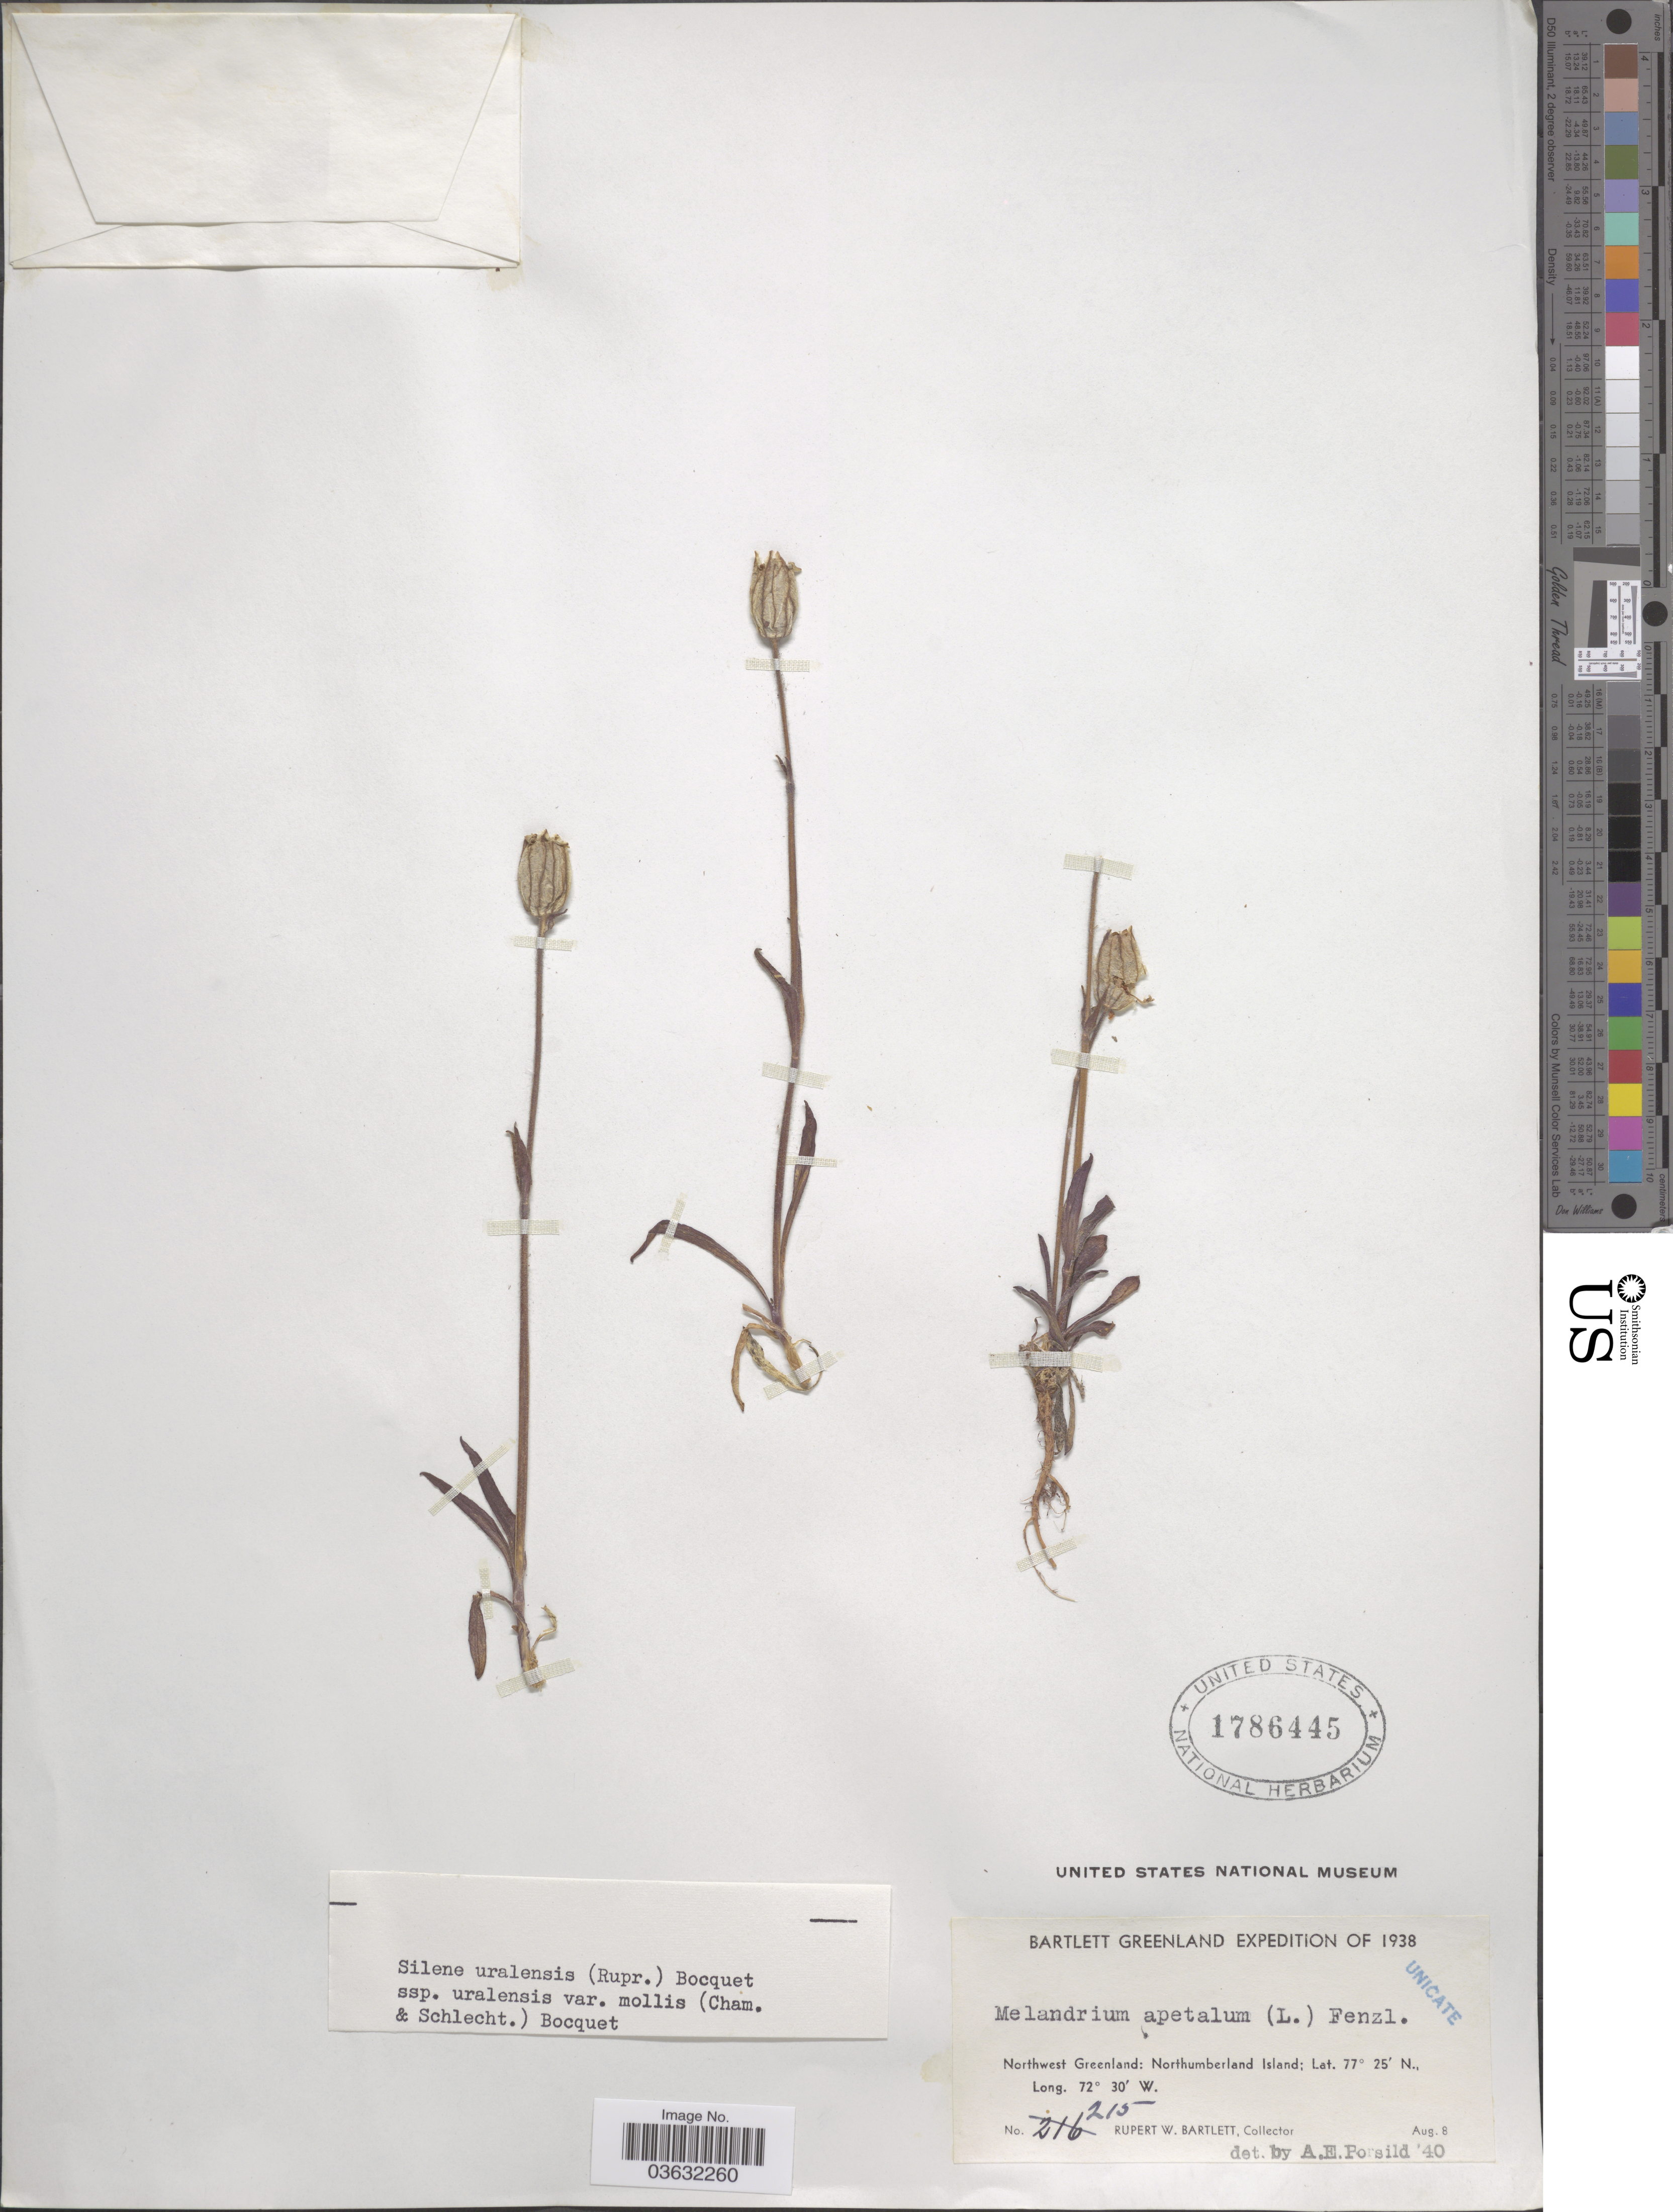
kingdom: Plantae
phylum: Tracheophyta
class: Magnoliopsida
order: Caryophyllales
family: Caryophyllaceae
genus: Silene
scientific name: Silene uralensis var. mollis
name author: (Cham. & Schltdl.) Bocquet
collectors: R. W. Bartlett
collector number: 215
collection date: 1938-08-08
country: Greenland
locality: Northwest Greenland: Northumberland Island.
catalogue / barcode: US 1786445